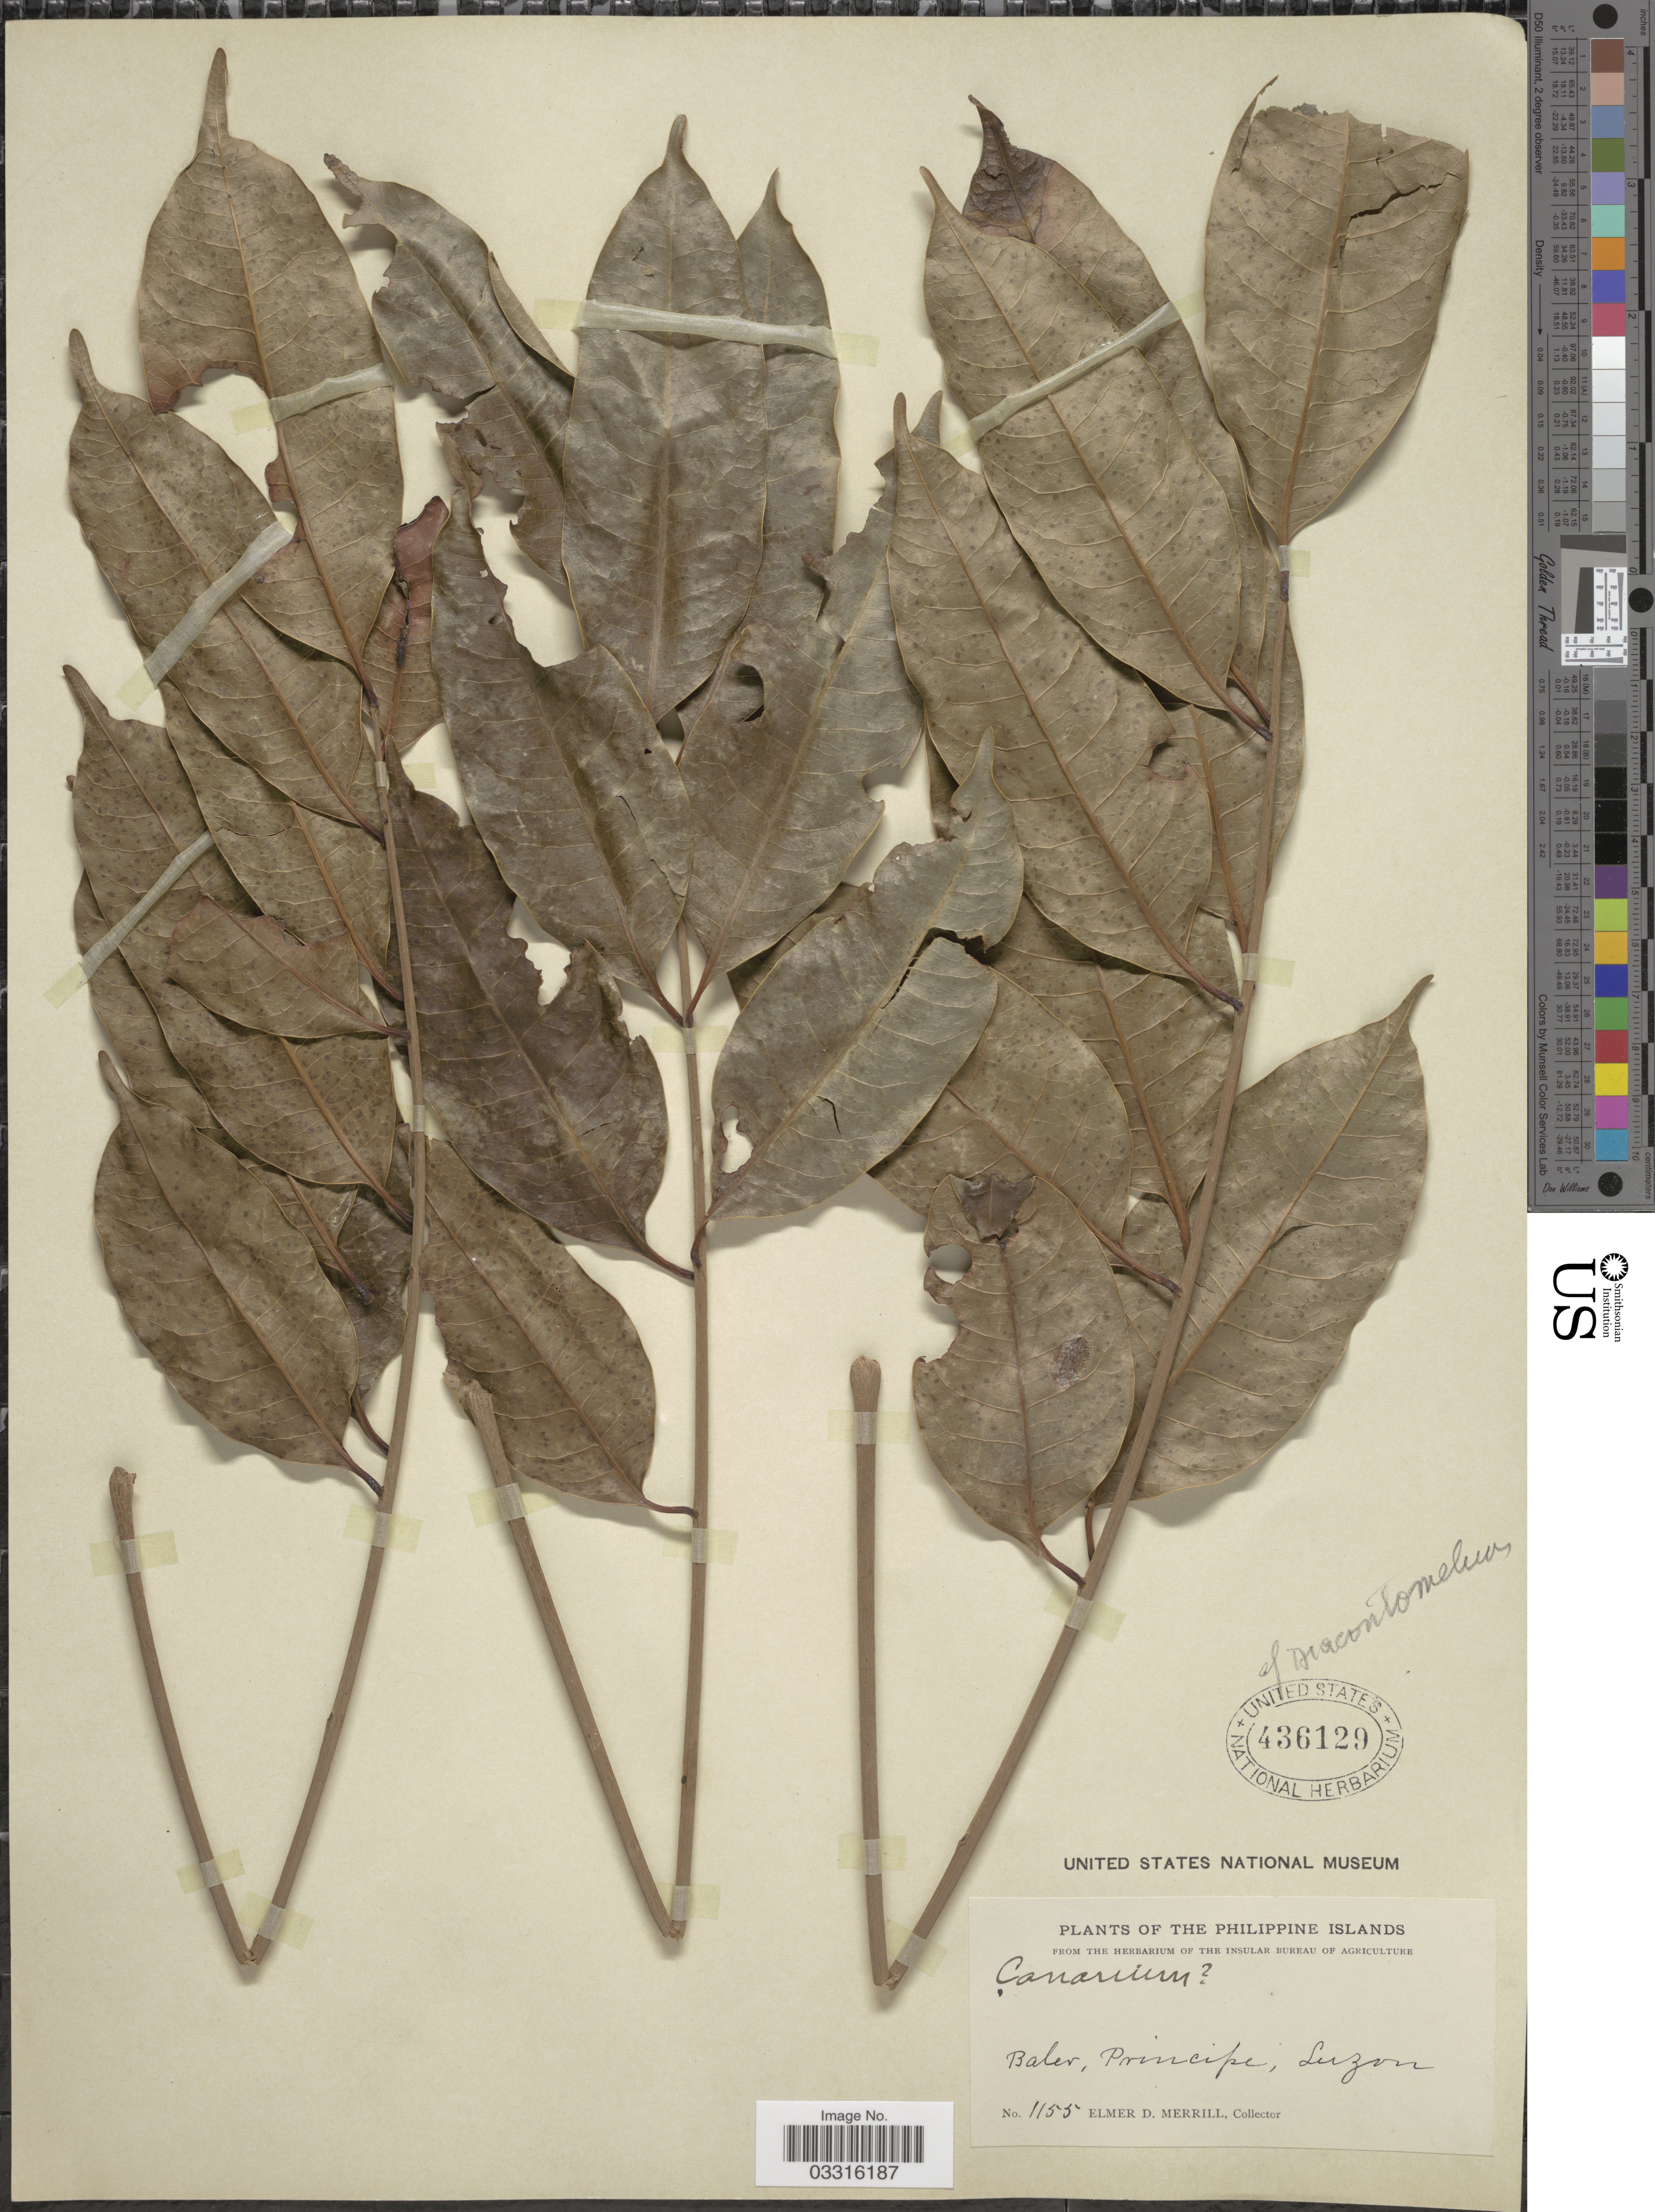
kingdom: Plantae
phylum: Tracheophyta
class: Magnoliopsida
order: Sapindales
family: Burseraceae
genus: Canarium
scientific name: Canarium sp.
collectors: E. D. Merrill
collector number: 1155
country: Philippines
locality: Baler, Principe, Luzon.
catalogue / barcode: US 436129